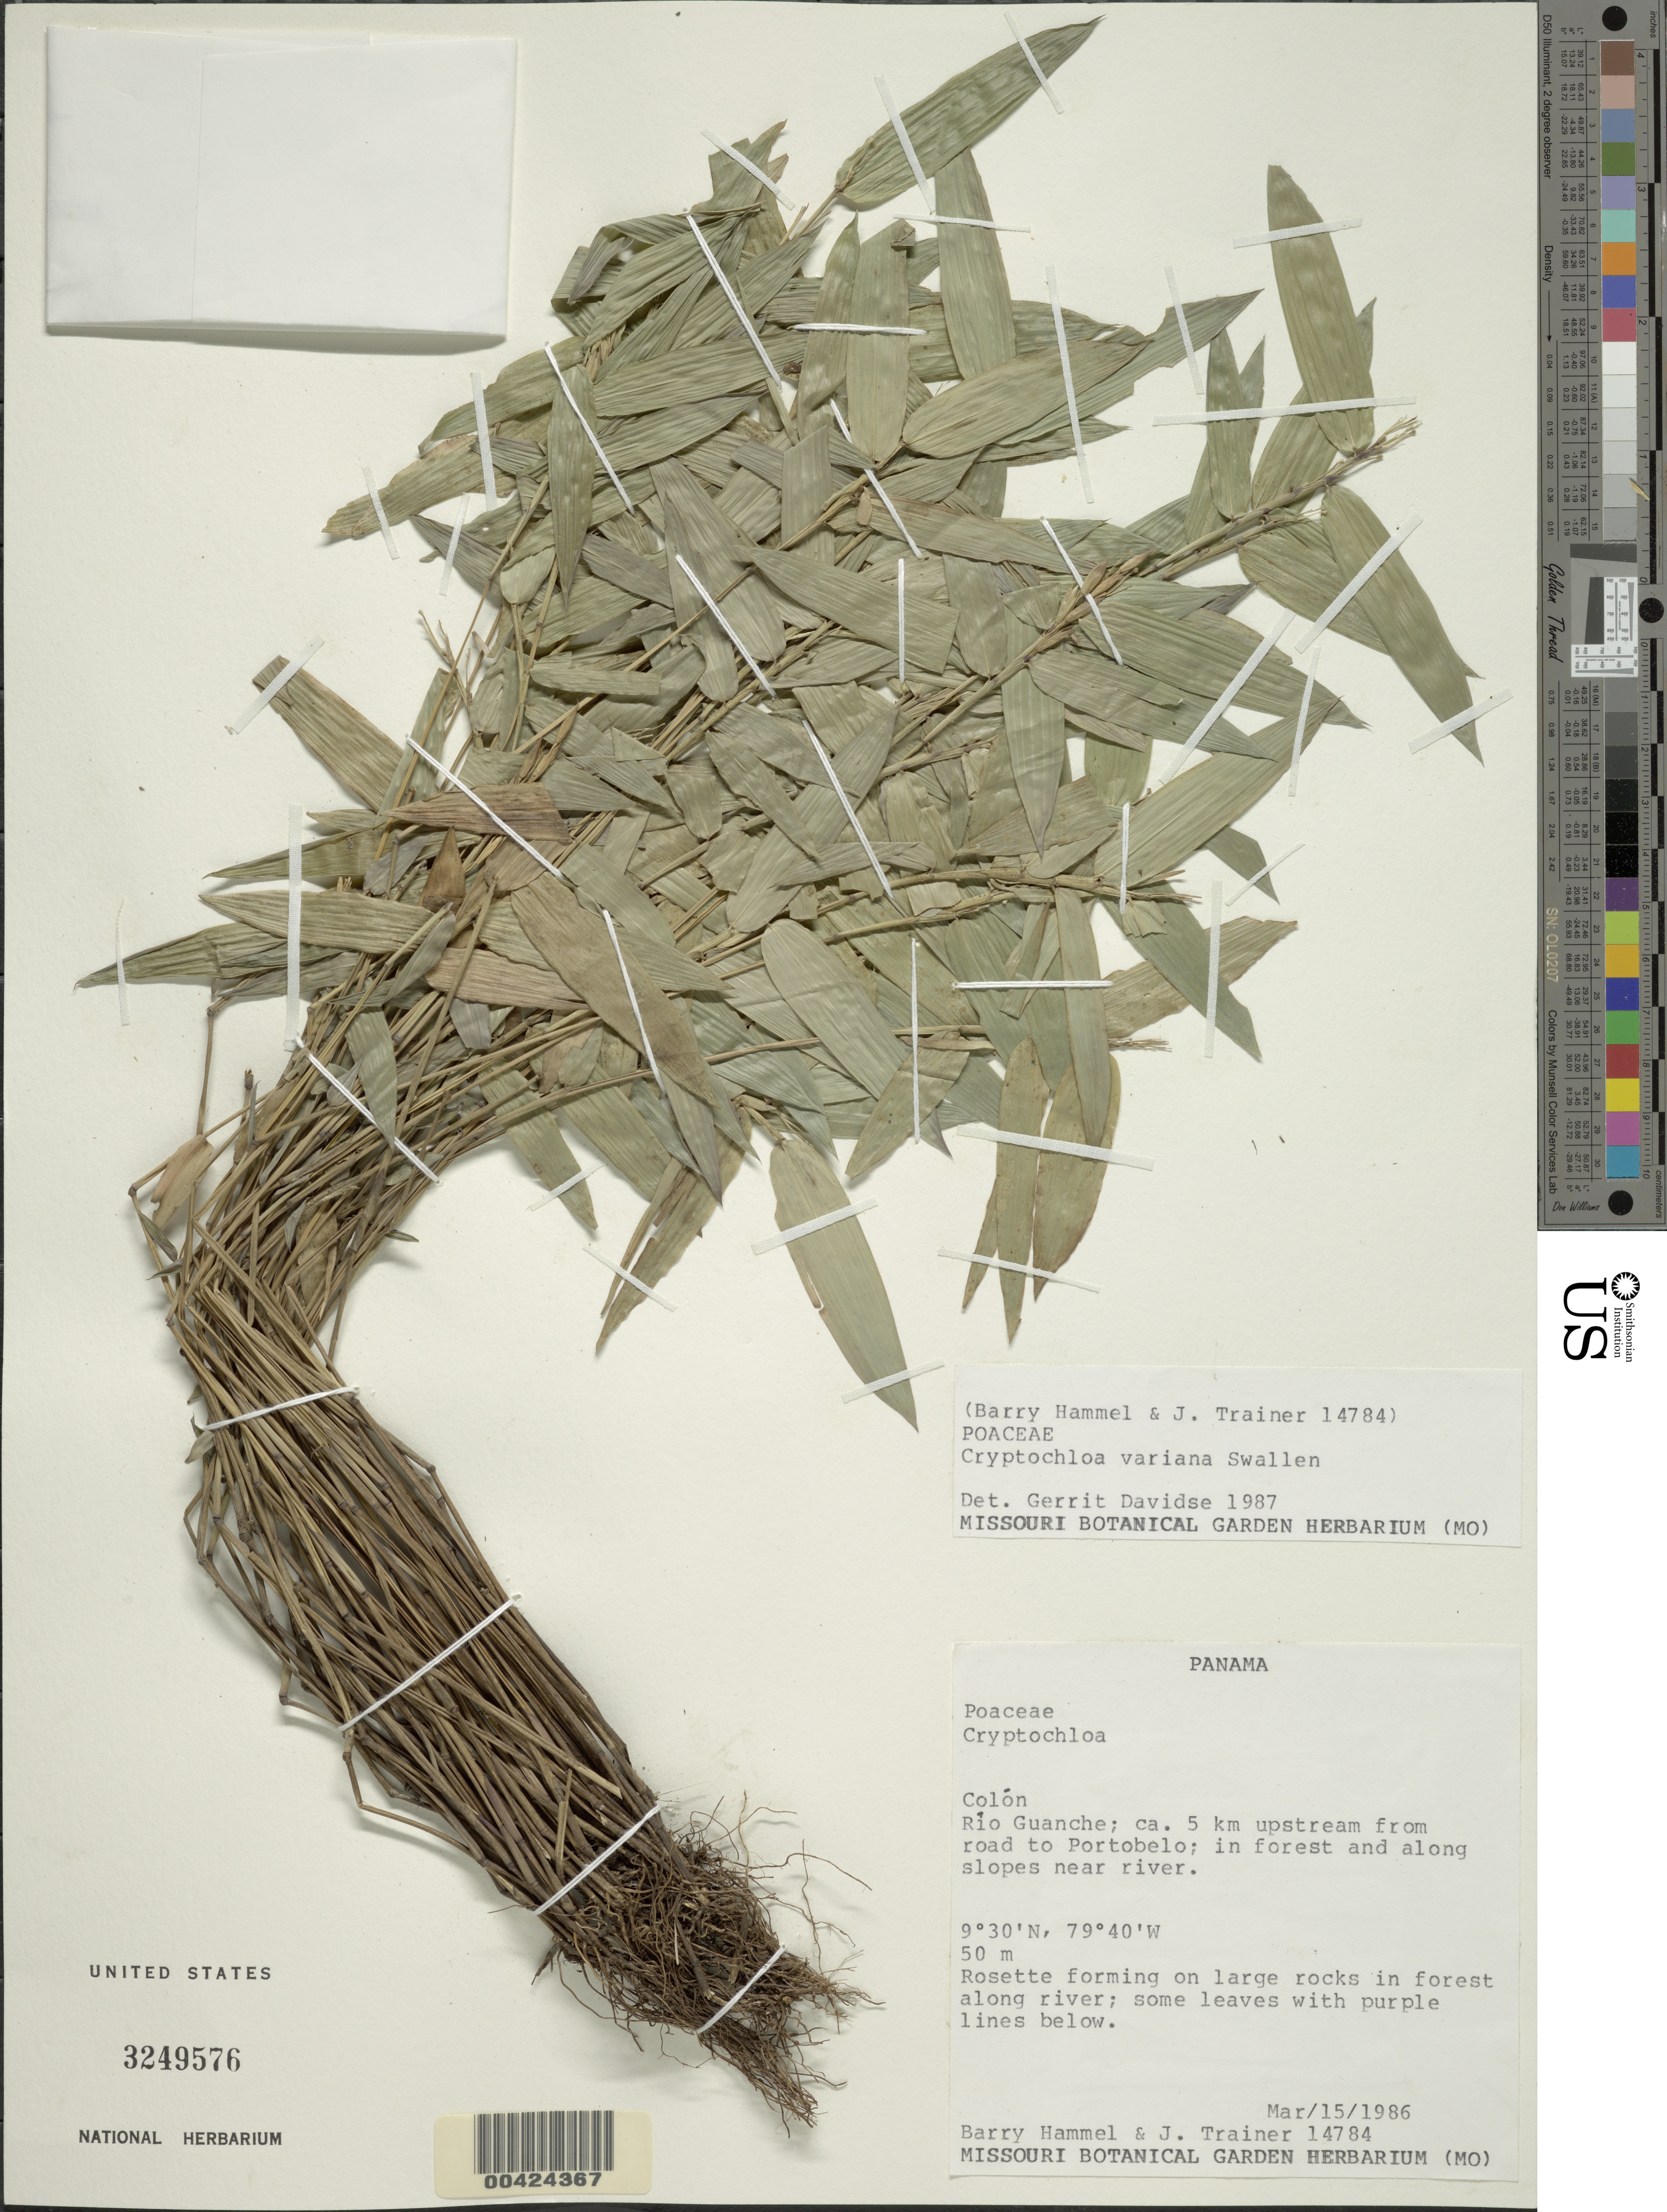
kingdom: Plantae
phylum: Tracheophyta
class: Liliopsida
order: Poales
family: Poaceae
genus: Cryptochloa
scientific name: Cryptochloa variana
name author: Swallen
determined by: Davidse, Gerrit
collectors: B. Hammel & J. Trainer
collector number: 14784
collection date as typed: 15 Mar 1986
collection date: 1986-03-15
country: Panama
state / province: Colón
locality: Rio Guanche; ca. 5 km upstream from road to Portobelo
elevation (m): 50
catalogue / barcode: US 3249576